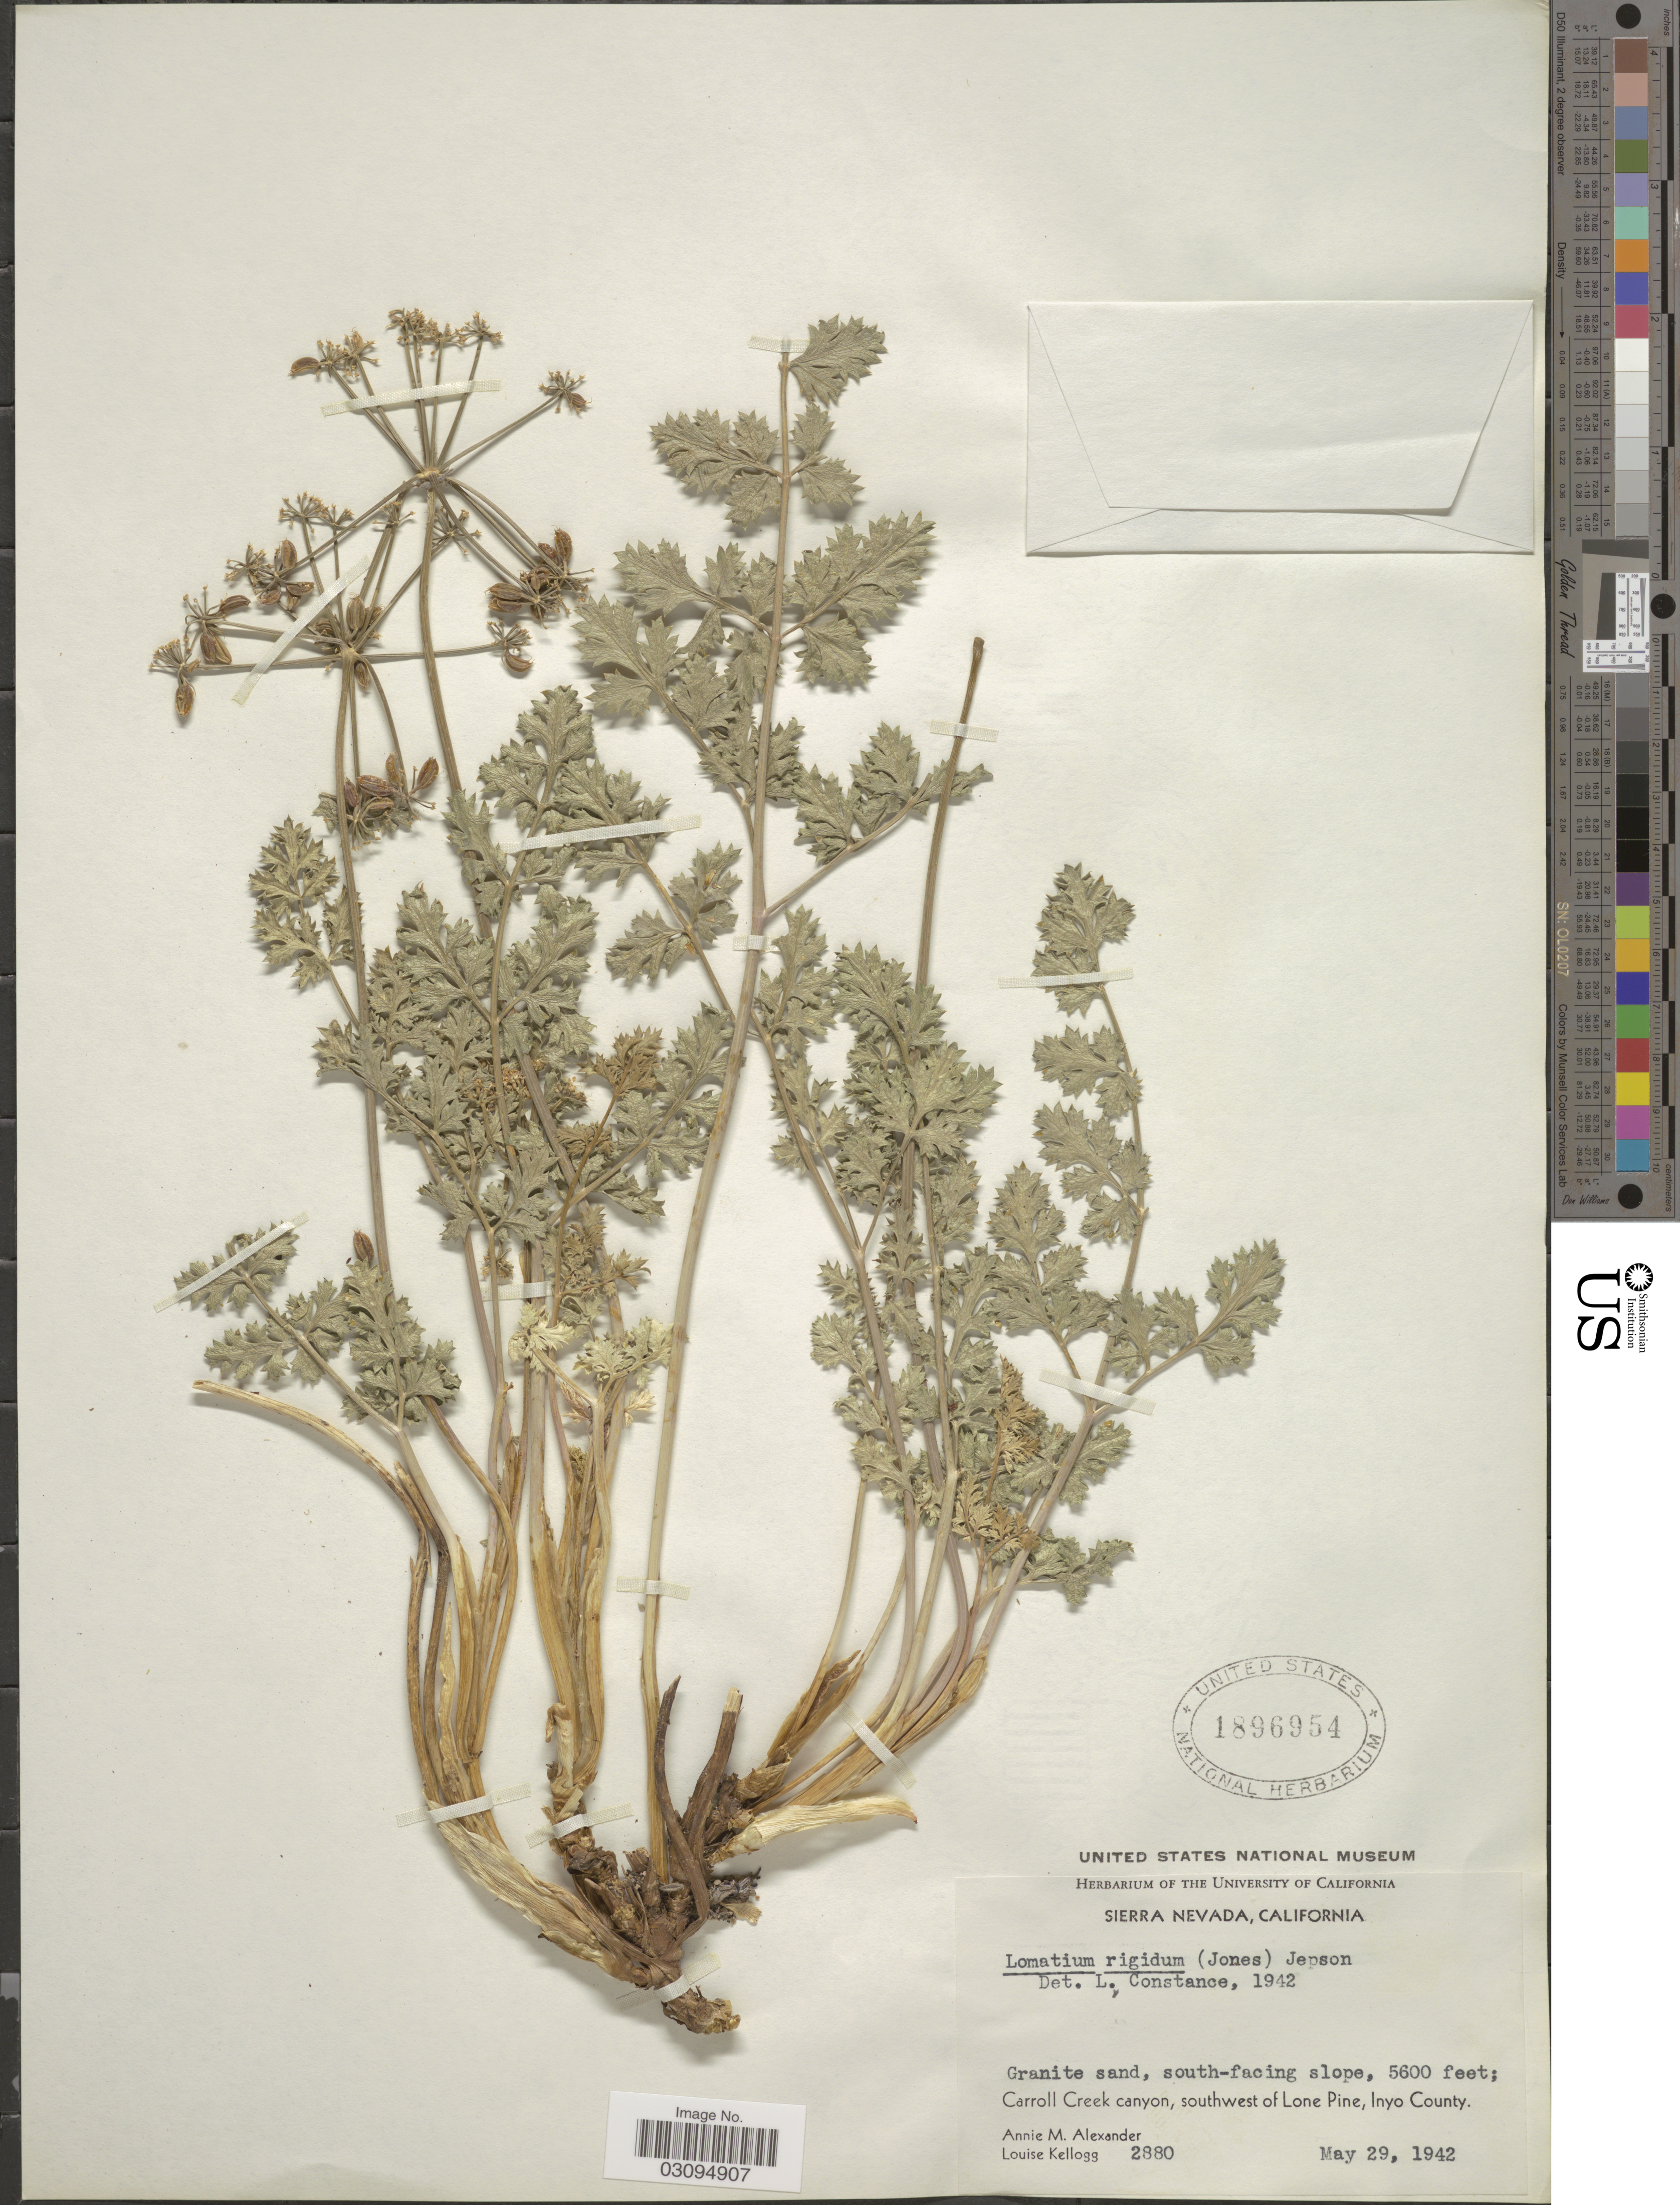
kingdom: Plantae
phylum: Tracheophyta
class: Magnoliopsida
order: Apiales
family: Apiaceae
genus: Lomatium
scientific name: Lomatium rigidum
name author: (M.E. Jones) Jeps.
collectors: A. M. Alexander & L. Kellogg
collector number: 2880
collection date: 1942-05-29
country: United States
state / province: California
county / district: Inyo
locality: Sierra Nevada, south-facing slope, Carroll Creek canyon, southwest of Lone Pine, Inyo County.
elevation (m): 1707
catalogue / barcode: US 1896954